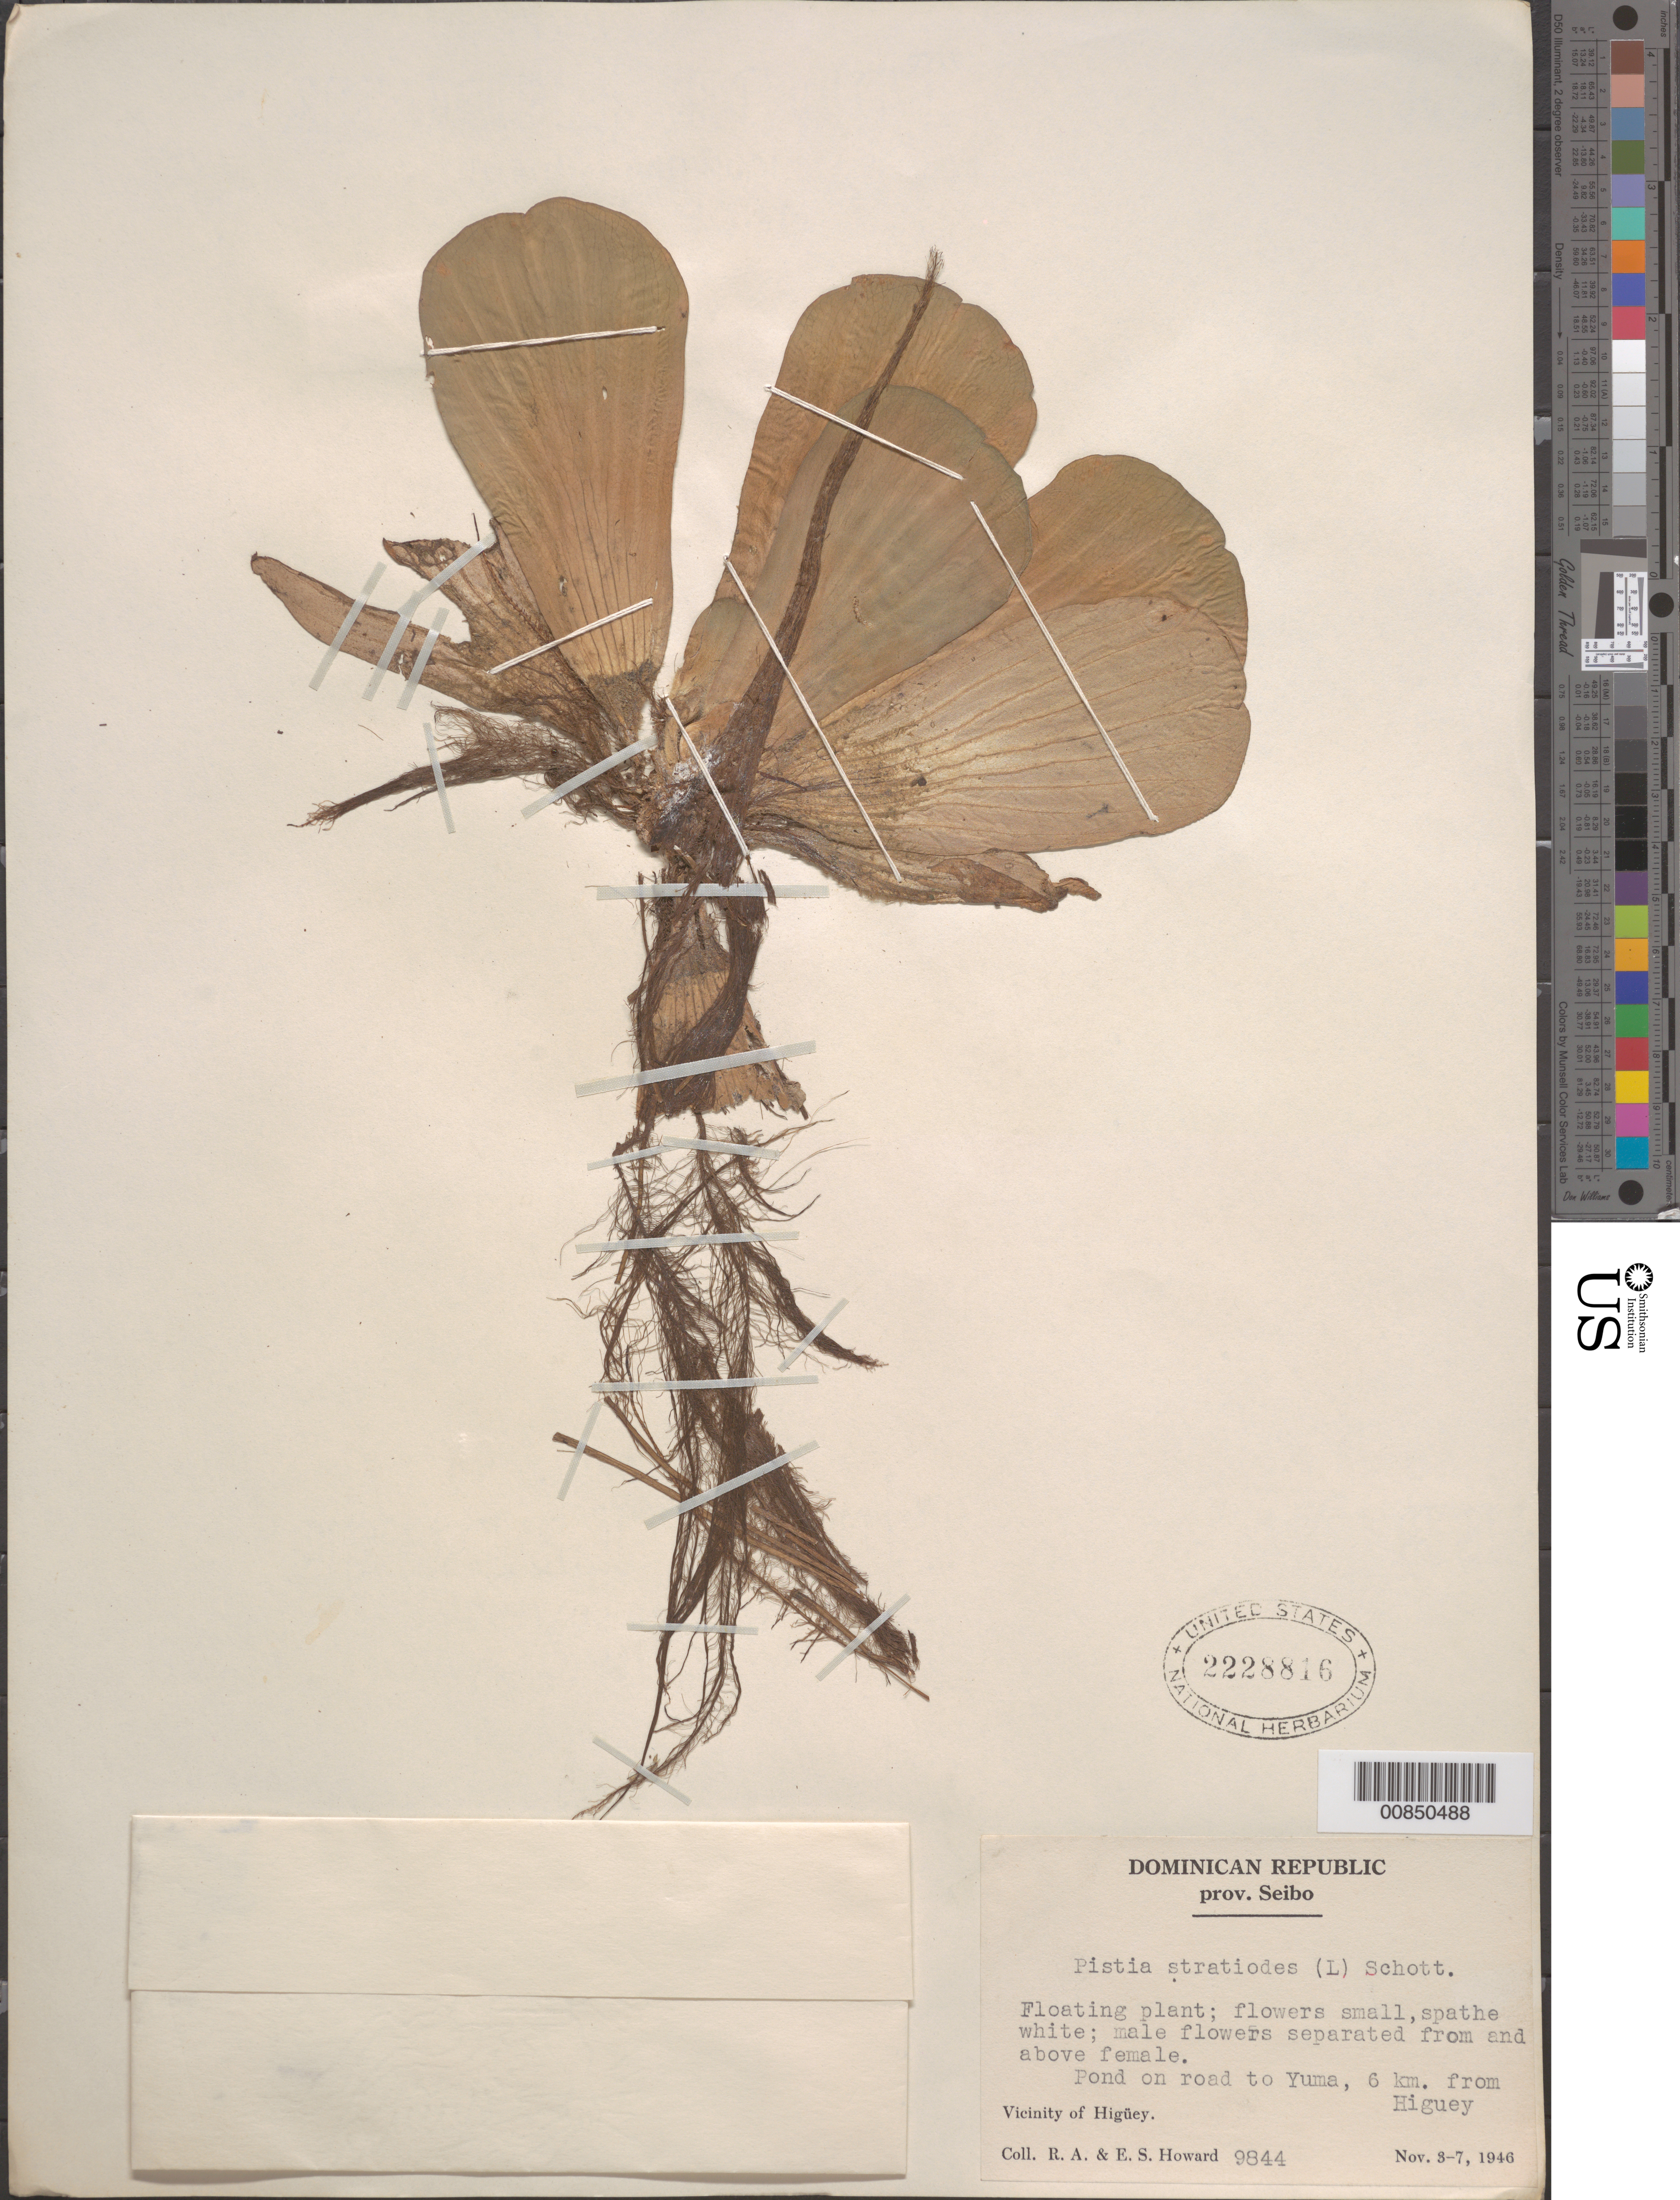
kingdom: Plantae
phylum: Tracheophyta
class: Liliopsida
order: Alismatales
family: Araceae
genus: Pistia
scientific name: Pistia stratiotes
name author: L.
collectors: R. A. Howard & E. S. Howard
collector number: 9844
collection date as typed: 03 Nov 1946 to 07 Nov 1946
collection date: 1946-11-03/1946-11-07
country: Dominican Republic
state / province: El Seibo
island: Hispaniola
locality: Vicinity of Higüey, road to Yuma, 6 km. from Higüey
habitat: Pond on road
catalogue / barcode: US 2228816